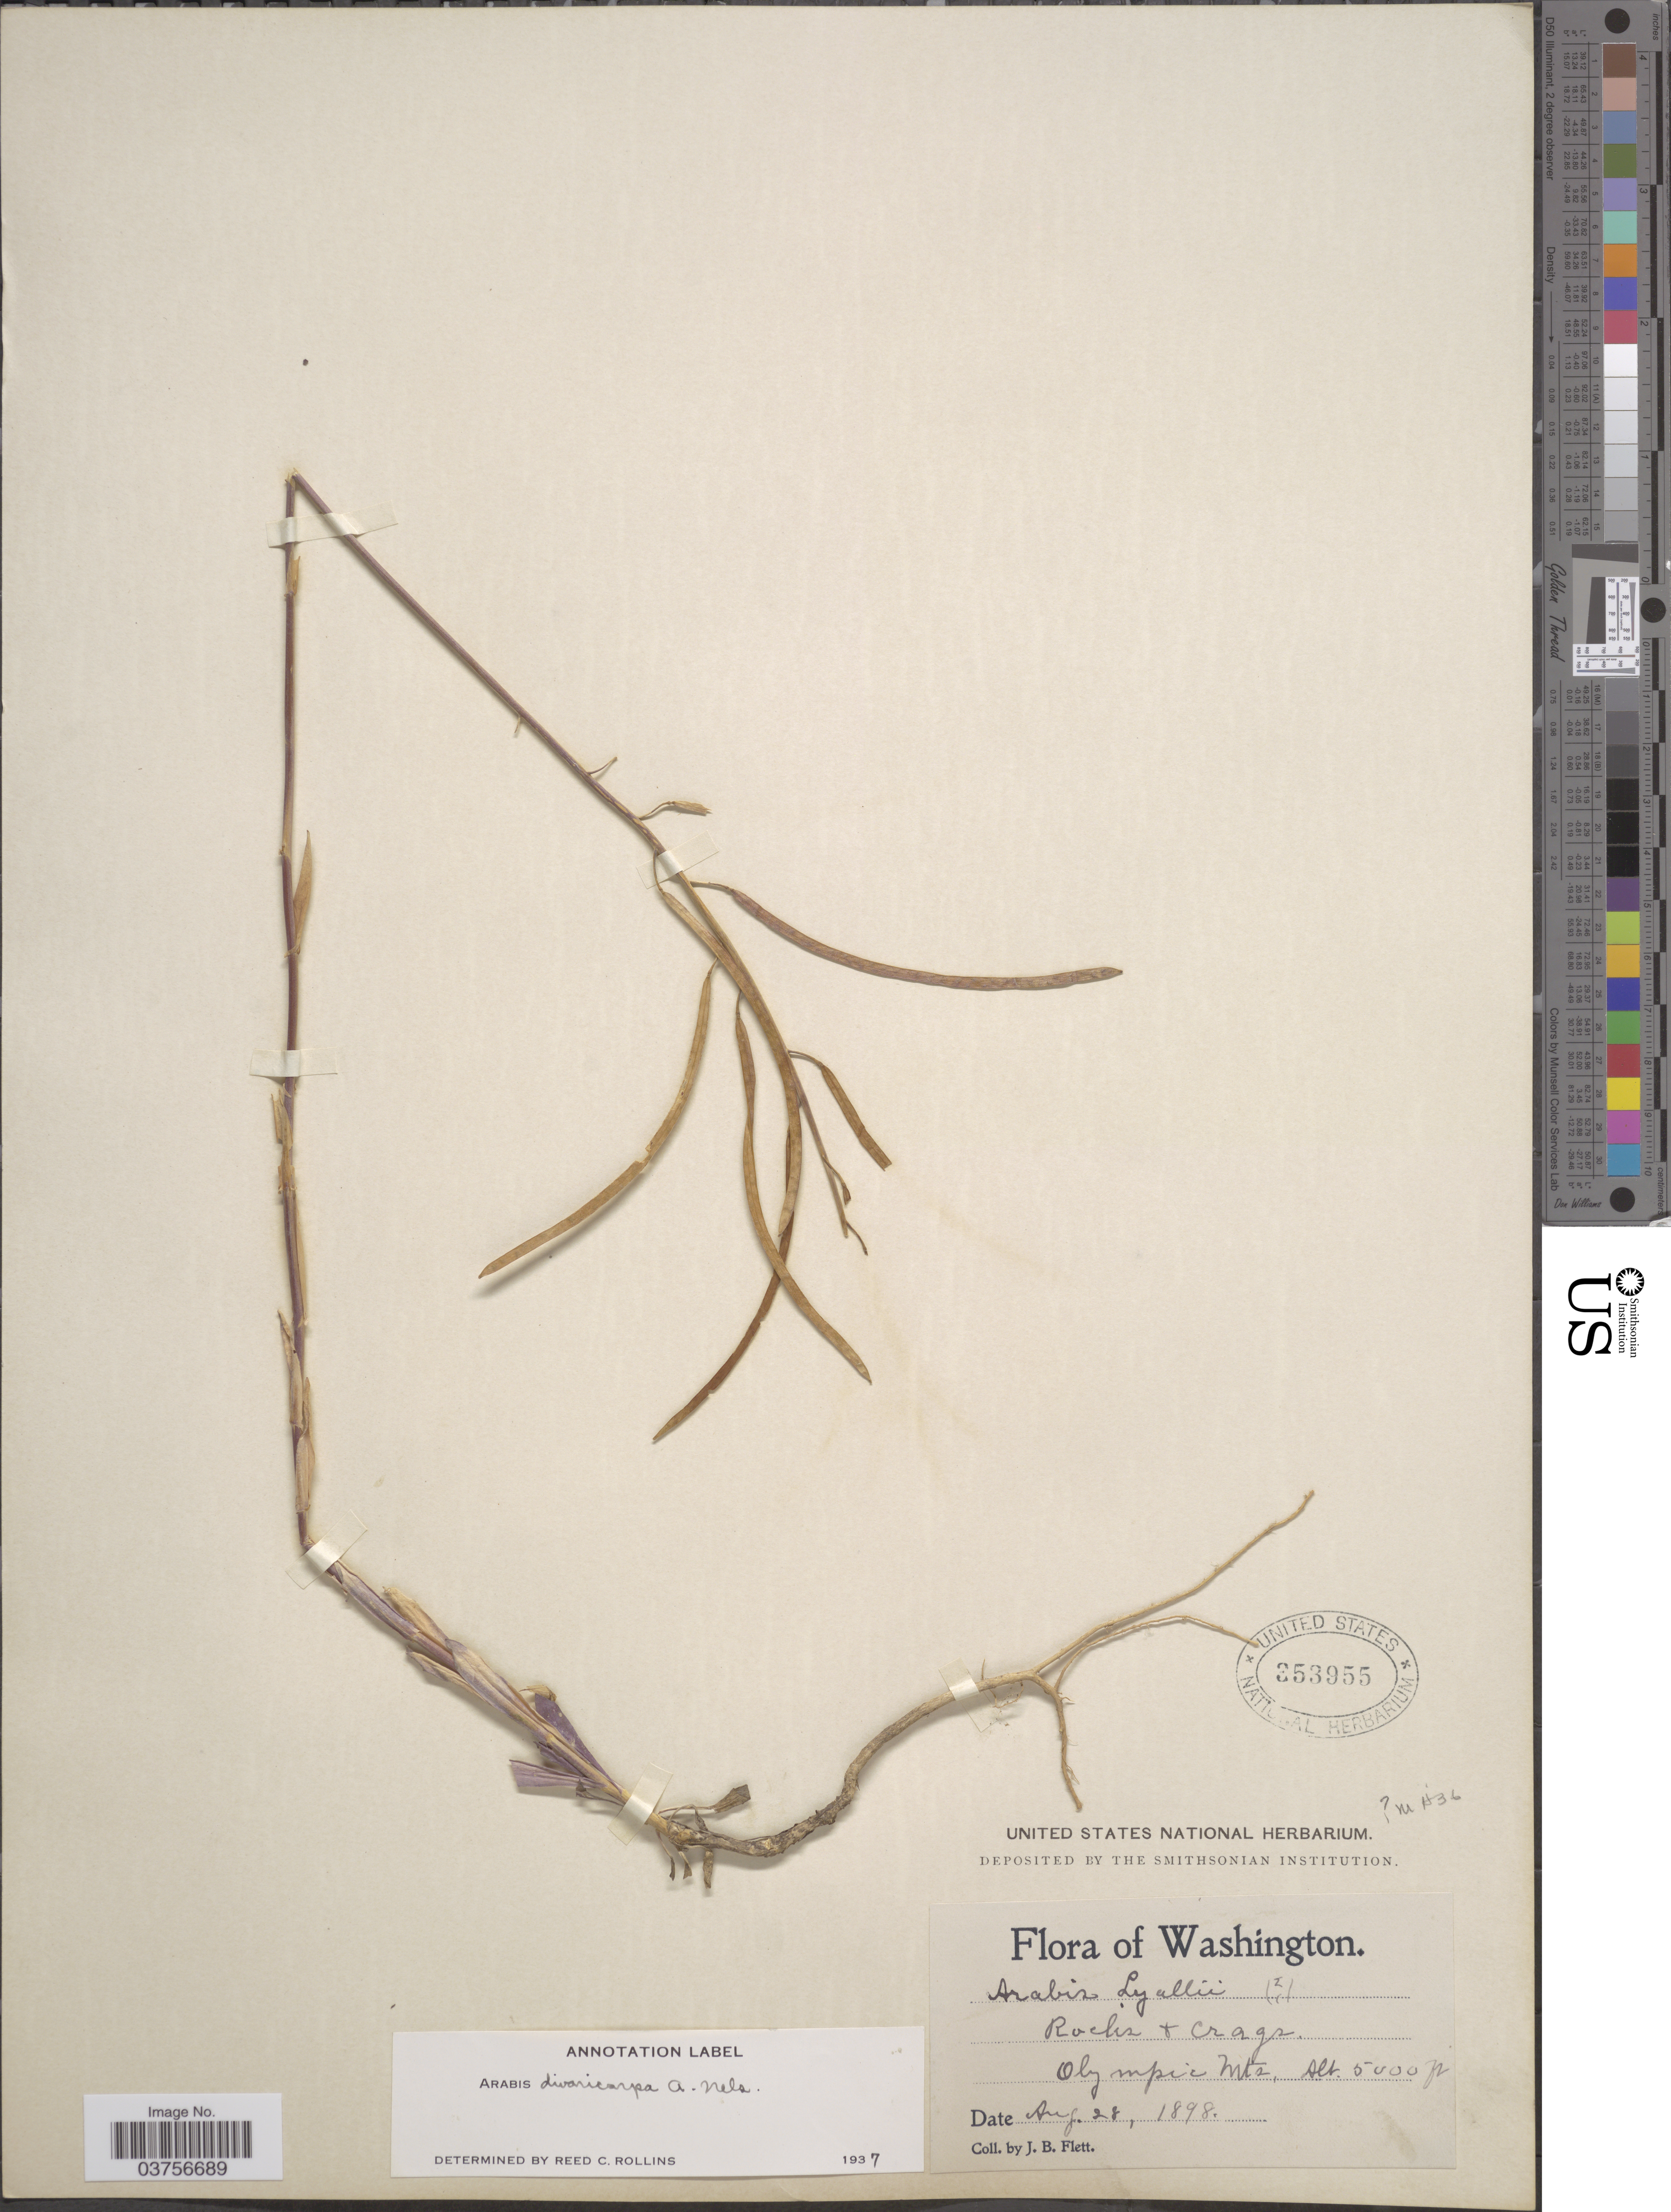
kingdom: Plantae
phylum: Tracheophyta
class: Magnoliopsida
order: Brassicales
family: Brassicaceae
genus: Arabis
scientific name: Arabis divaricarpa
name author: A. Nelson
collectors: J. Flett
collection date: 1898-08-28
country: United States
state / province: Washington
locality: Olympic Mts.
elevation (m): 1524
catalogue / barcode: US 353955